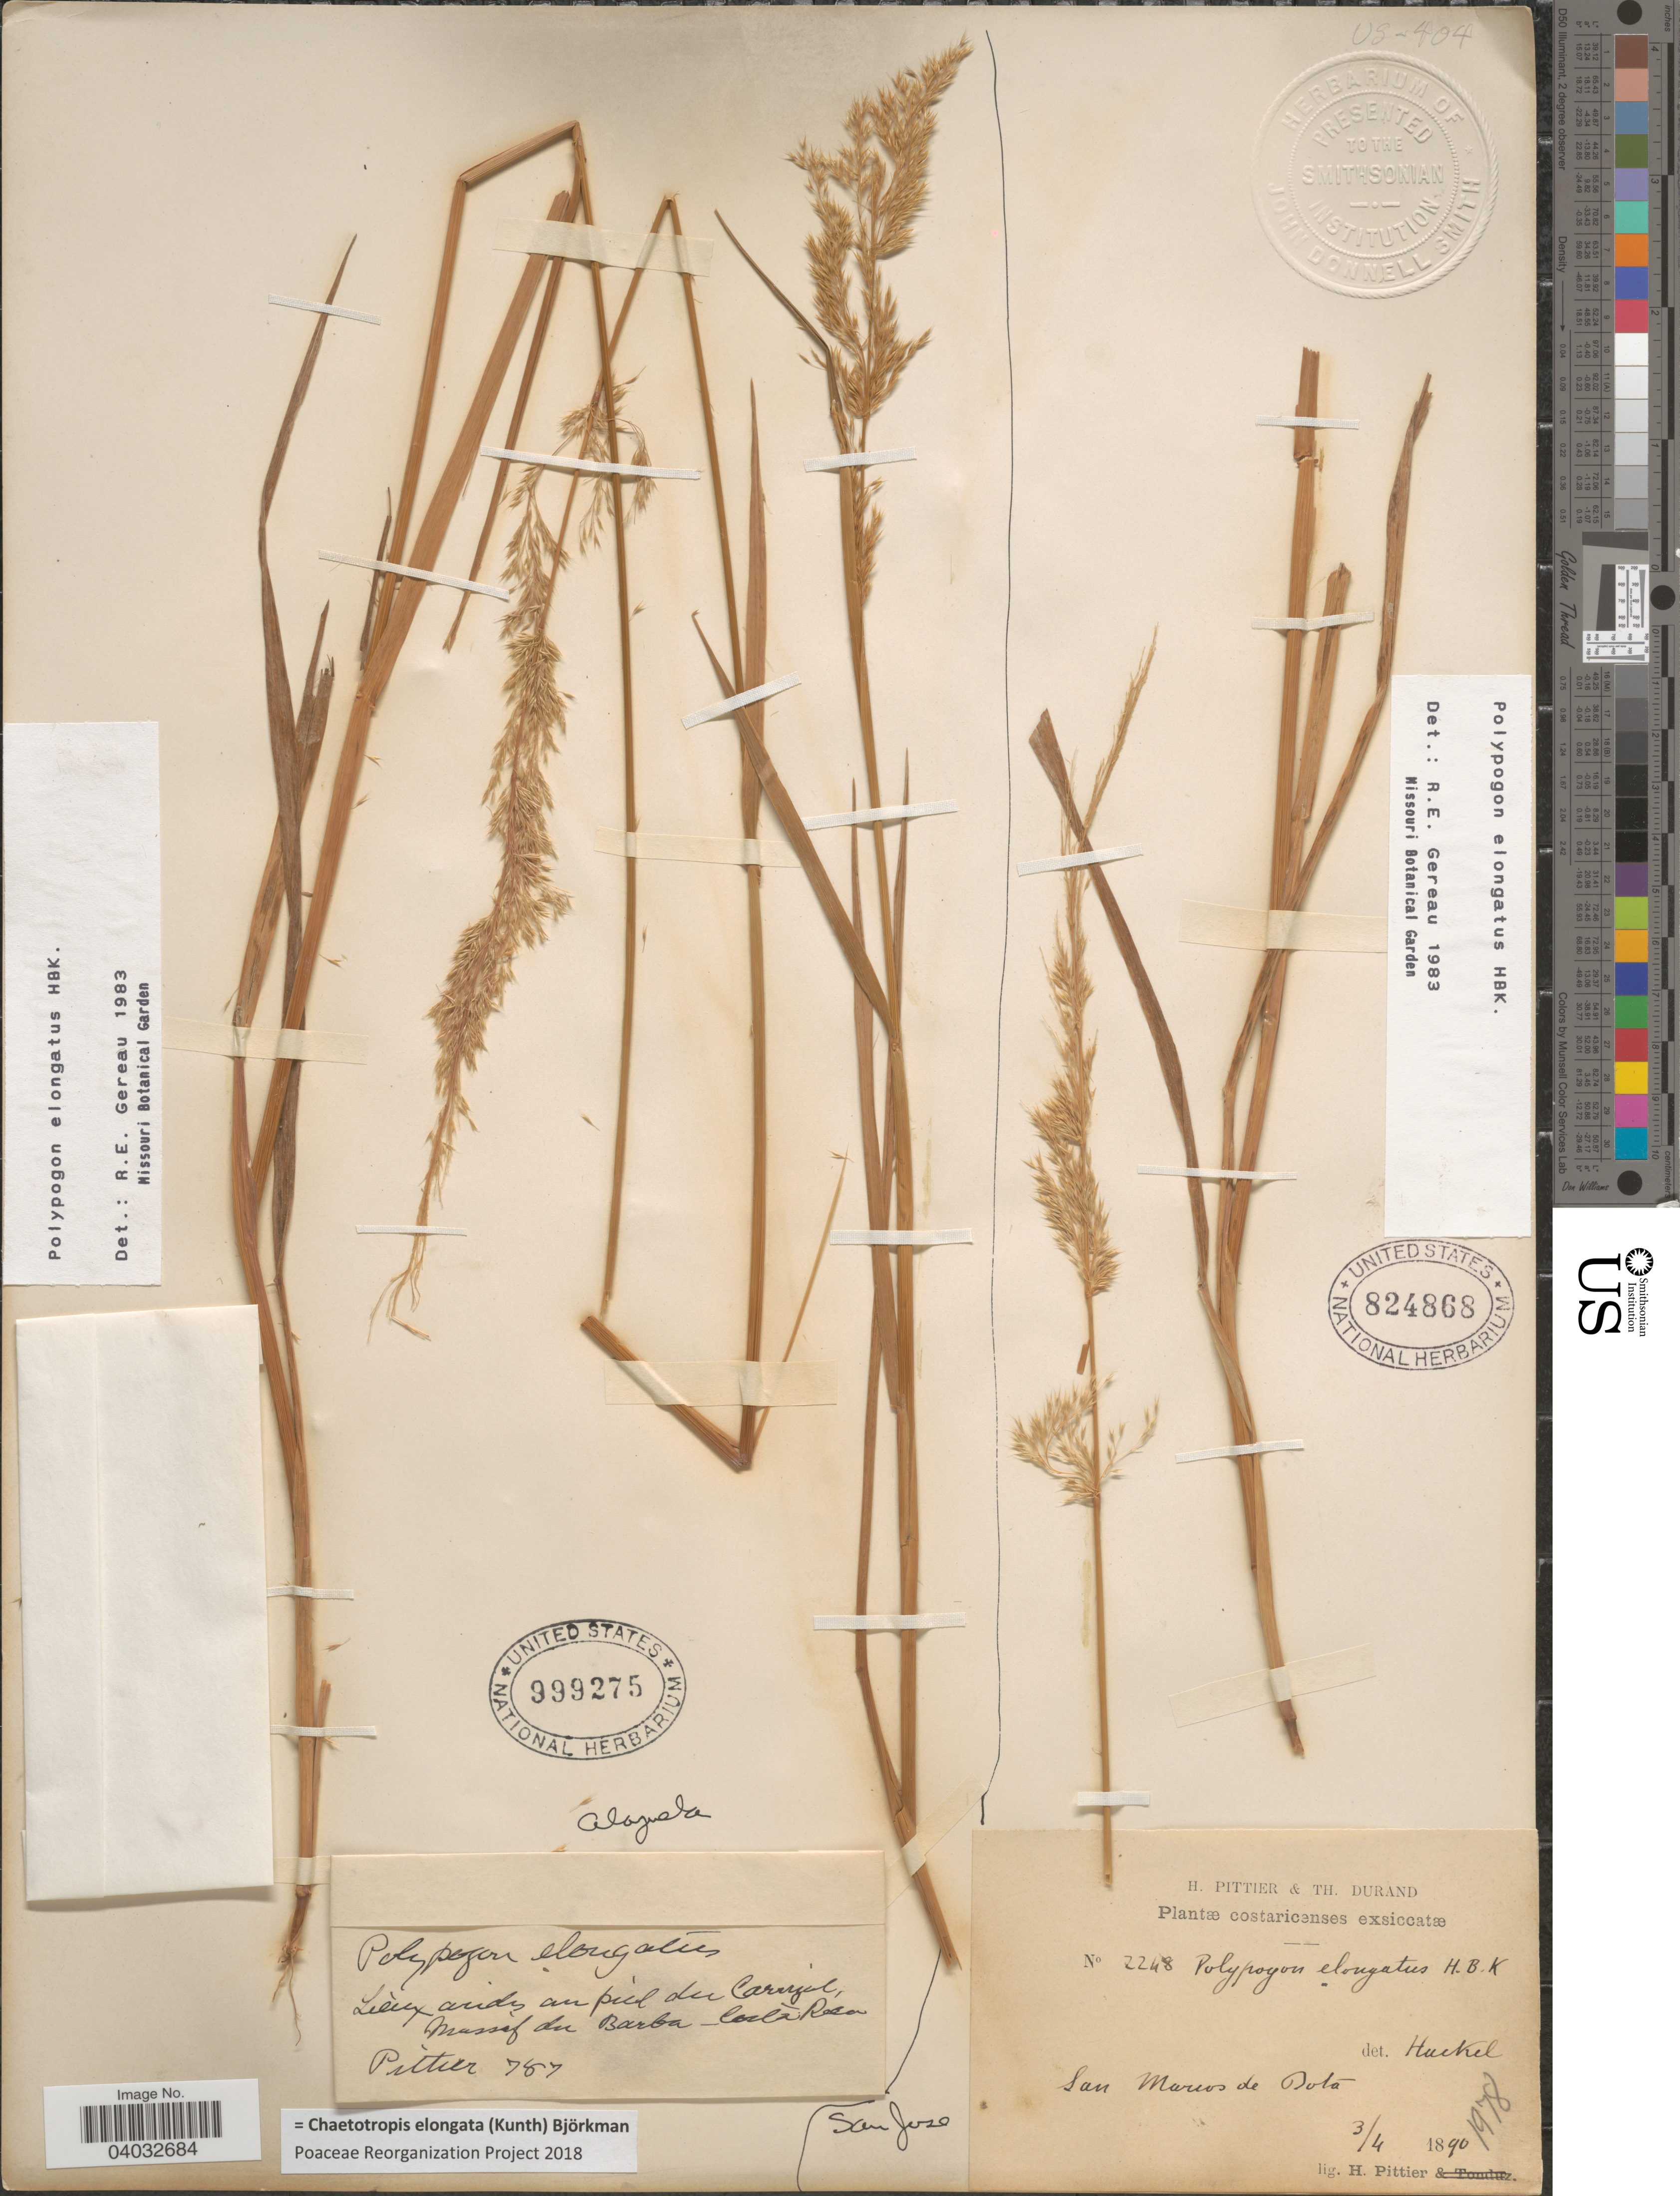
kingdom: Plantae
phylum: Tracheophyta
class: Liliopsida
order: Poales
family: Poaceae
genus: Chaetotropis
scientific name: Chaetotropis elongata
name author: (Kunth) Björkman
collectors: H. F. Pittier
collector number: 2248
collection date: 1890-04-03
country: Costa Rica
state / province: San José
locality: San Marcos de Dota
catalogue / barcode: US 824868-2